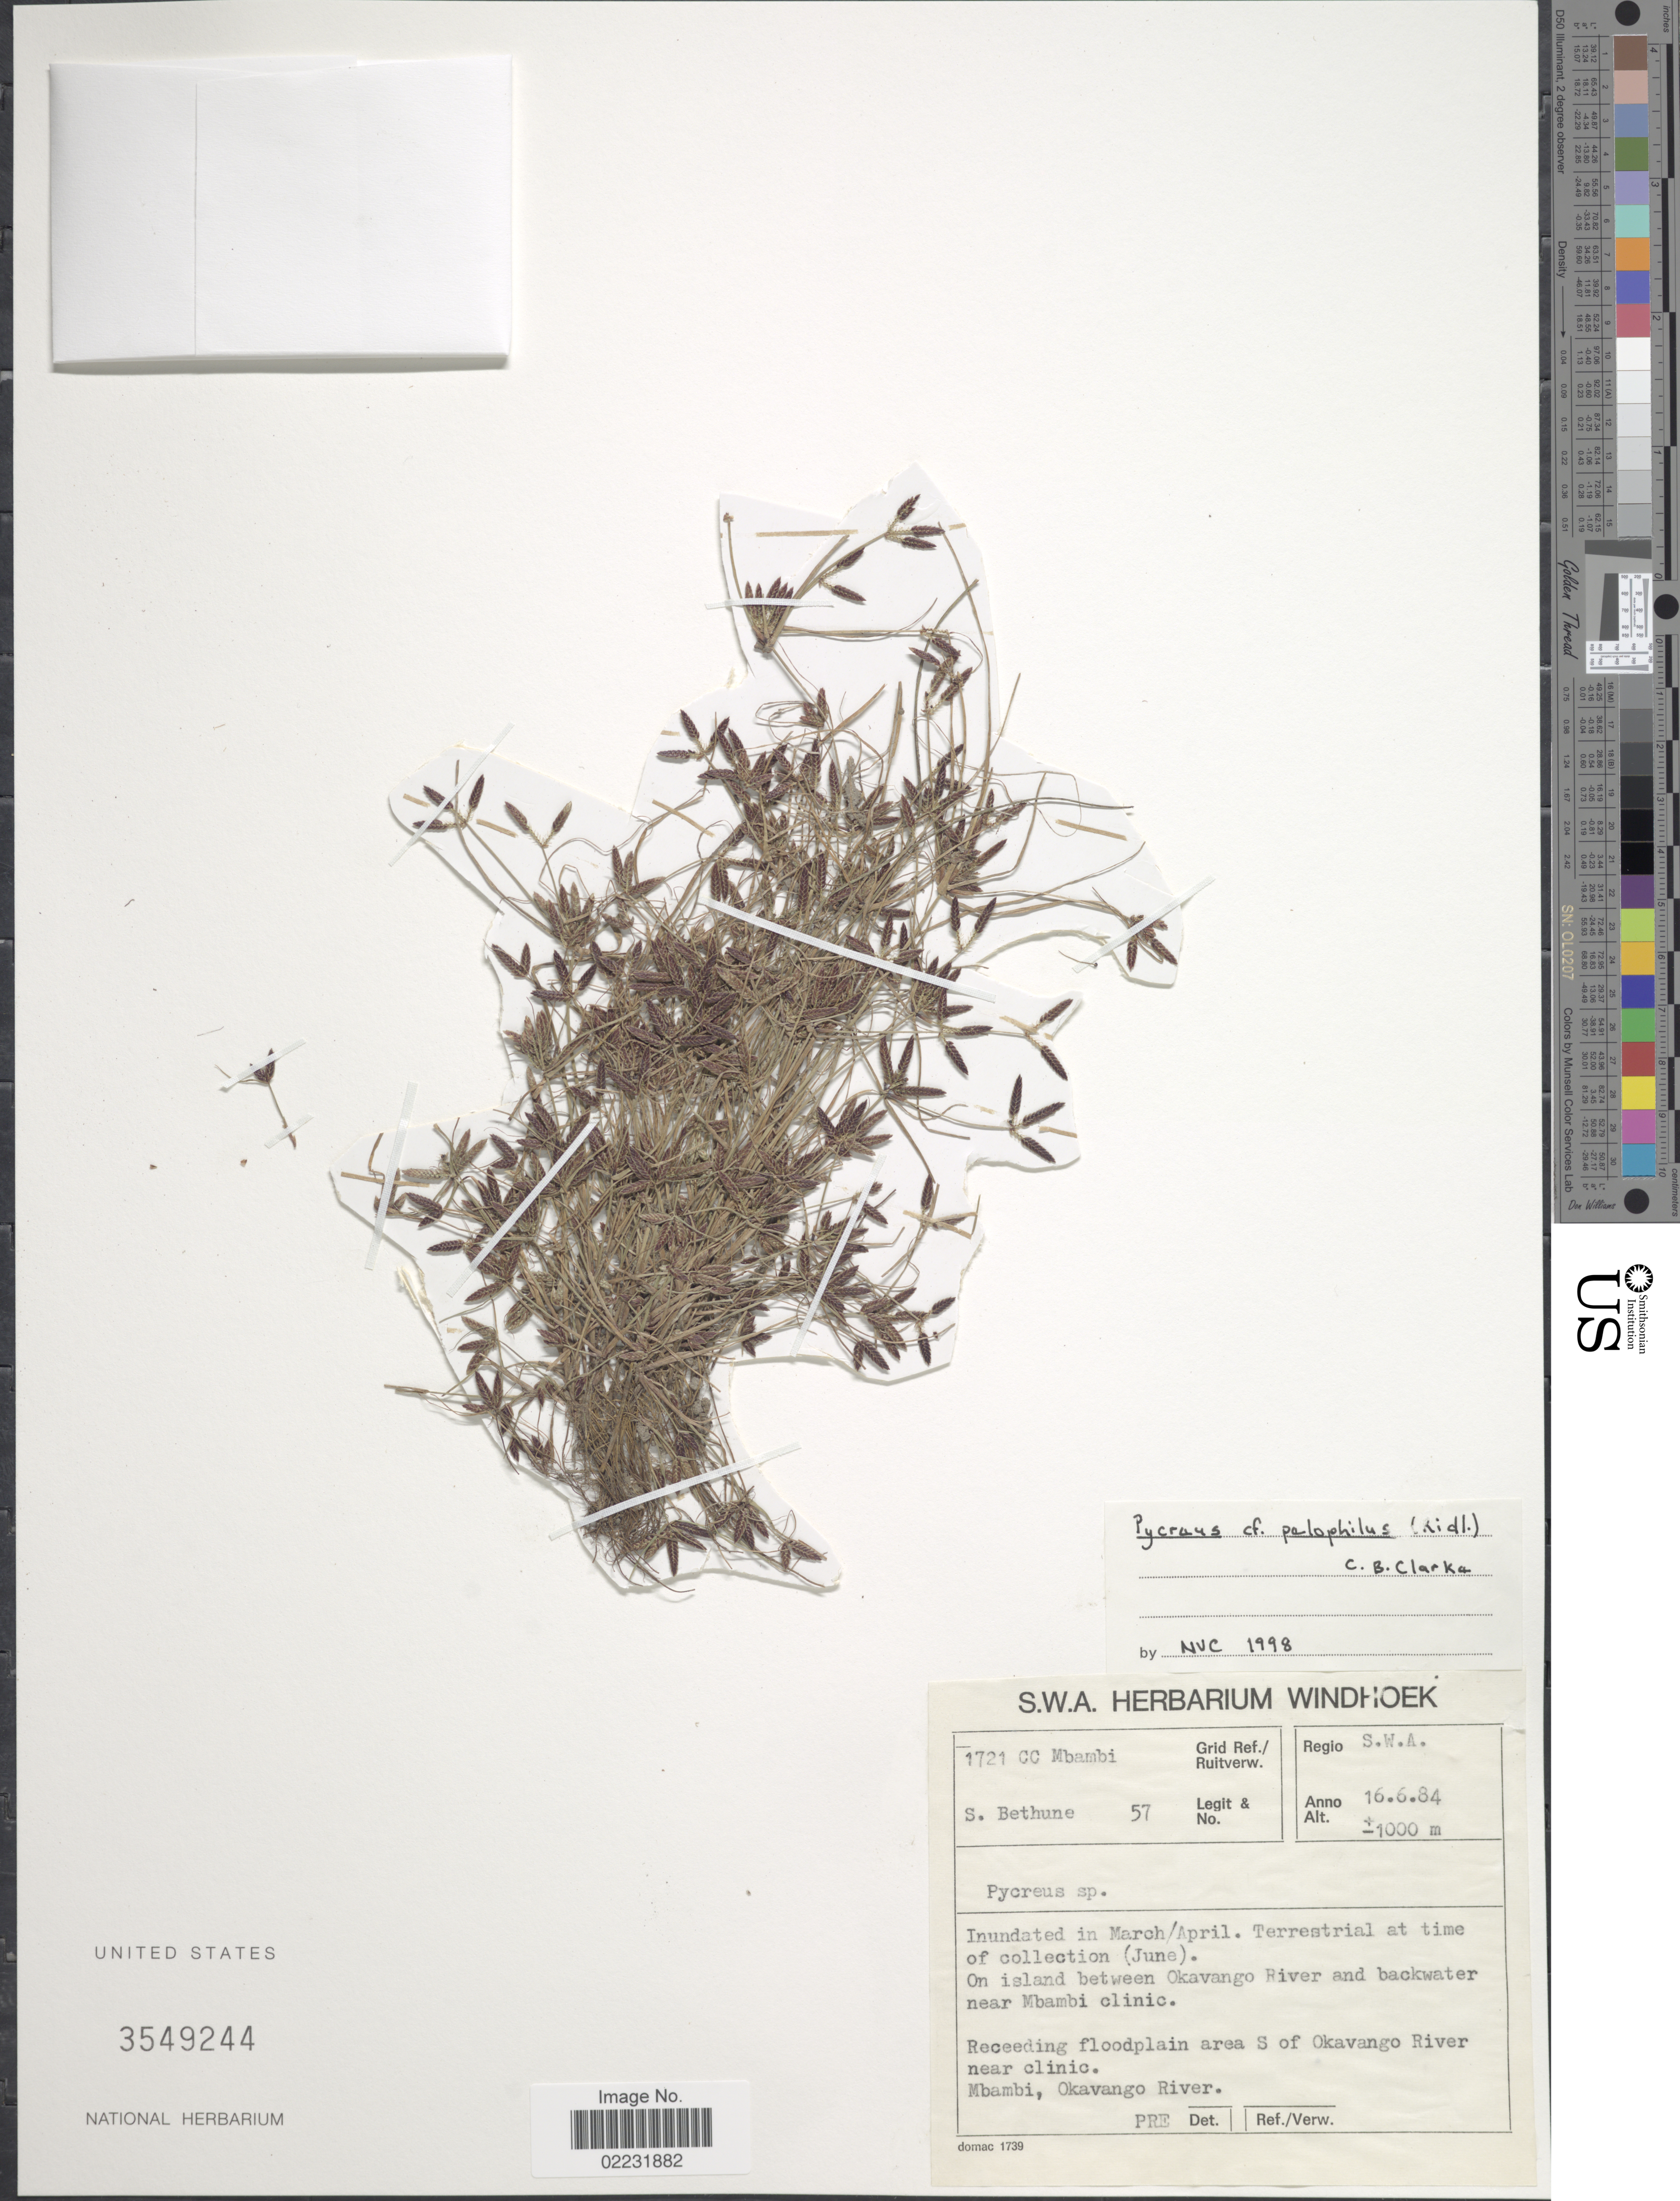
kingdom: Plantae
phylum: Tracheophyta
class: Liliopsida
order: Poales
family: Cyperaceae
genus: Cyperus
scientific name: Cyperus pelophilus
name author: Ridl.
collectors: S. Bethune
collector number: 57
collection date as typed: Transcribed d/m/y: 16/6/84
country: Namibia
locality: Regio S.W.A, Grid Ref./Ruutverw. 1721 CC, On Island between Okavango River and backwater near Mbambi clinic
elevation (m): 1000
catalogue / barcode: US 3549244